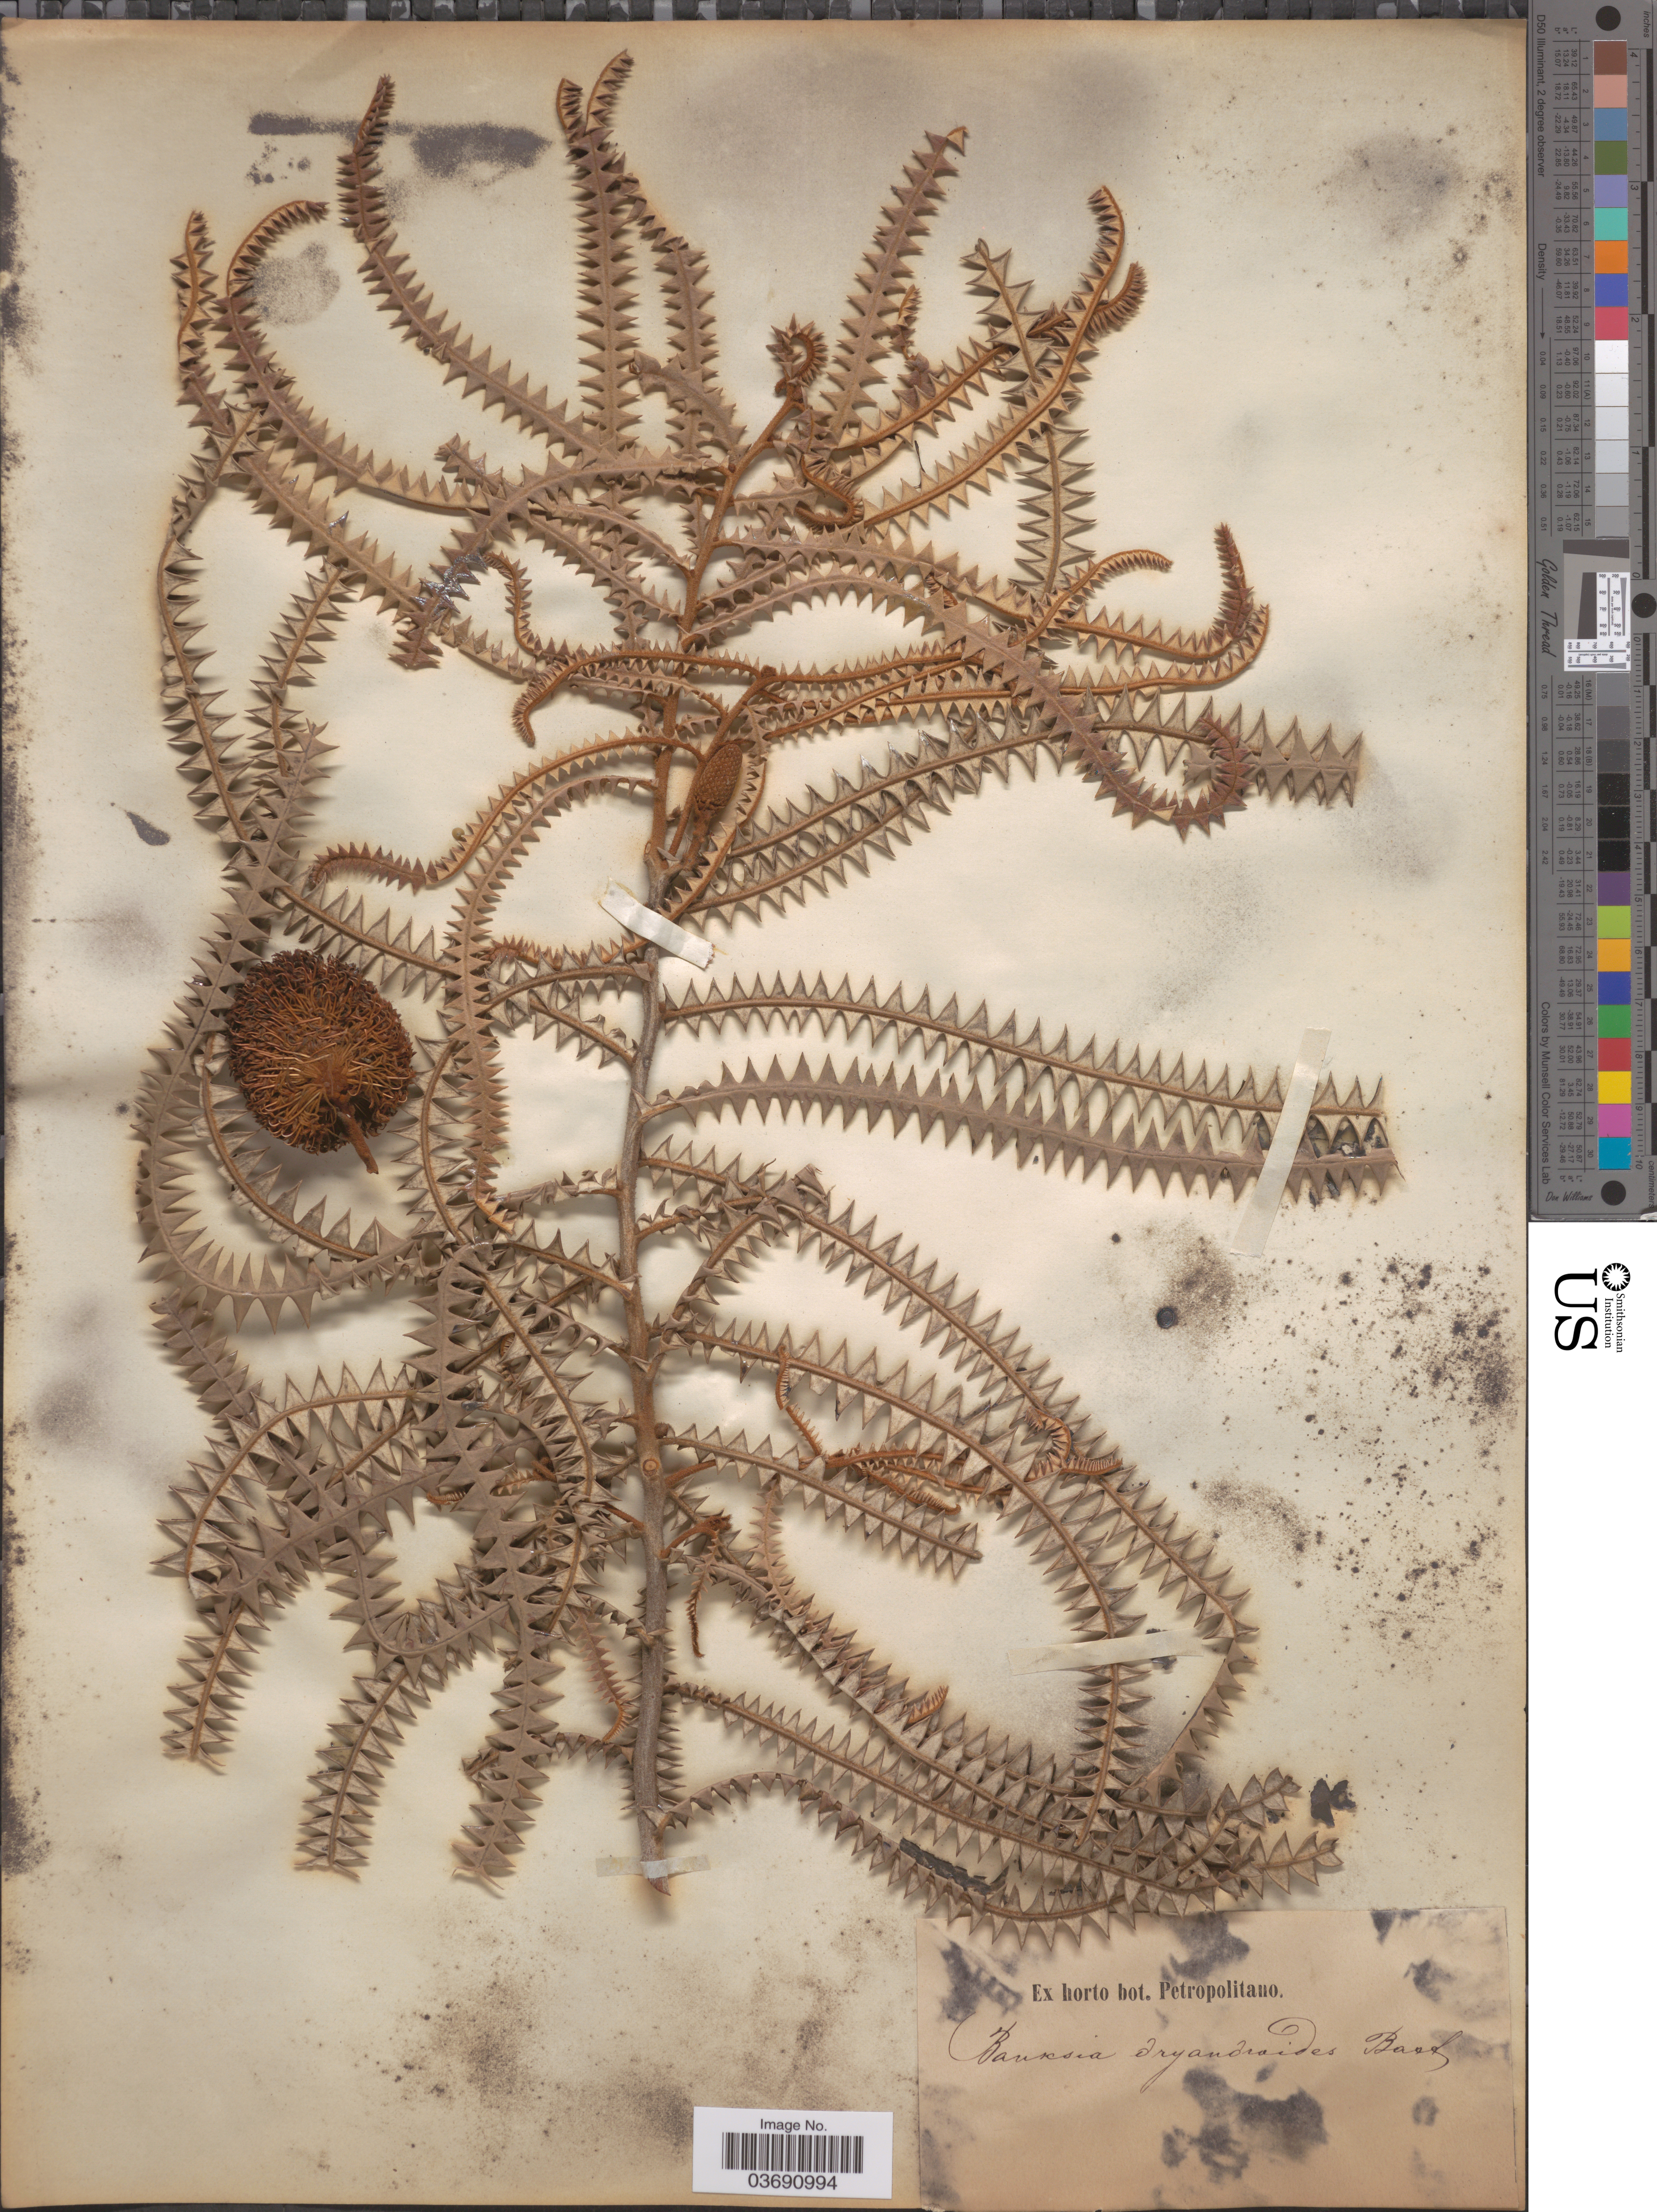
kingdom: Plantae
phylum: Tracheophyta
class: Magnoliopsida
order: Proteales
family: Proteaceae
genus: Banksia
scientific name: Banksia dryandroides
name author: W. Baxter ex Sweet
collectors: ex Horto Bot. Petropolitano